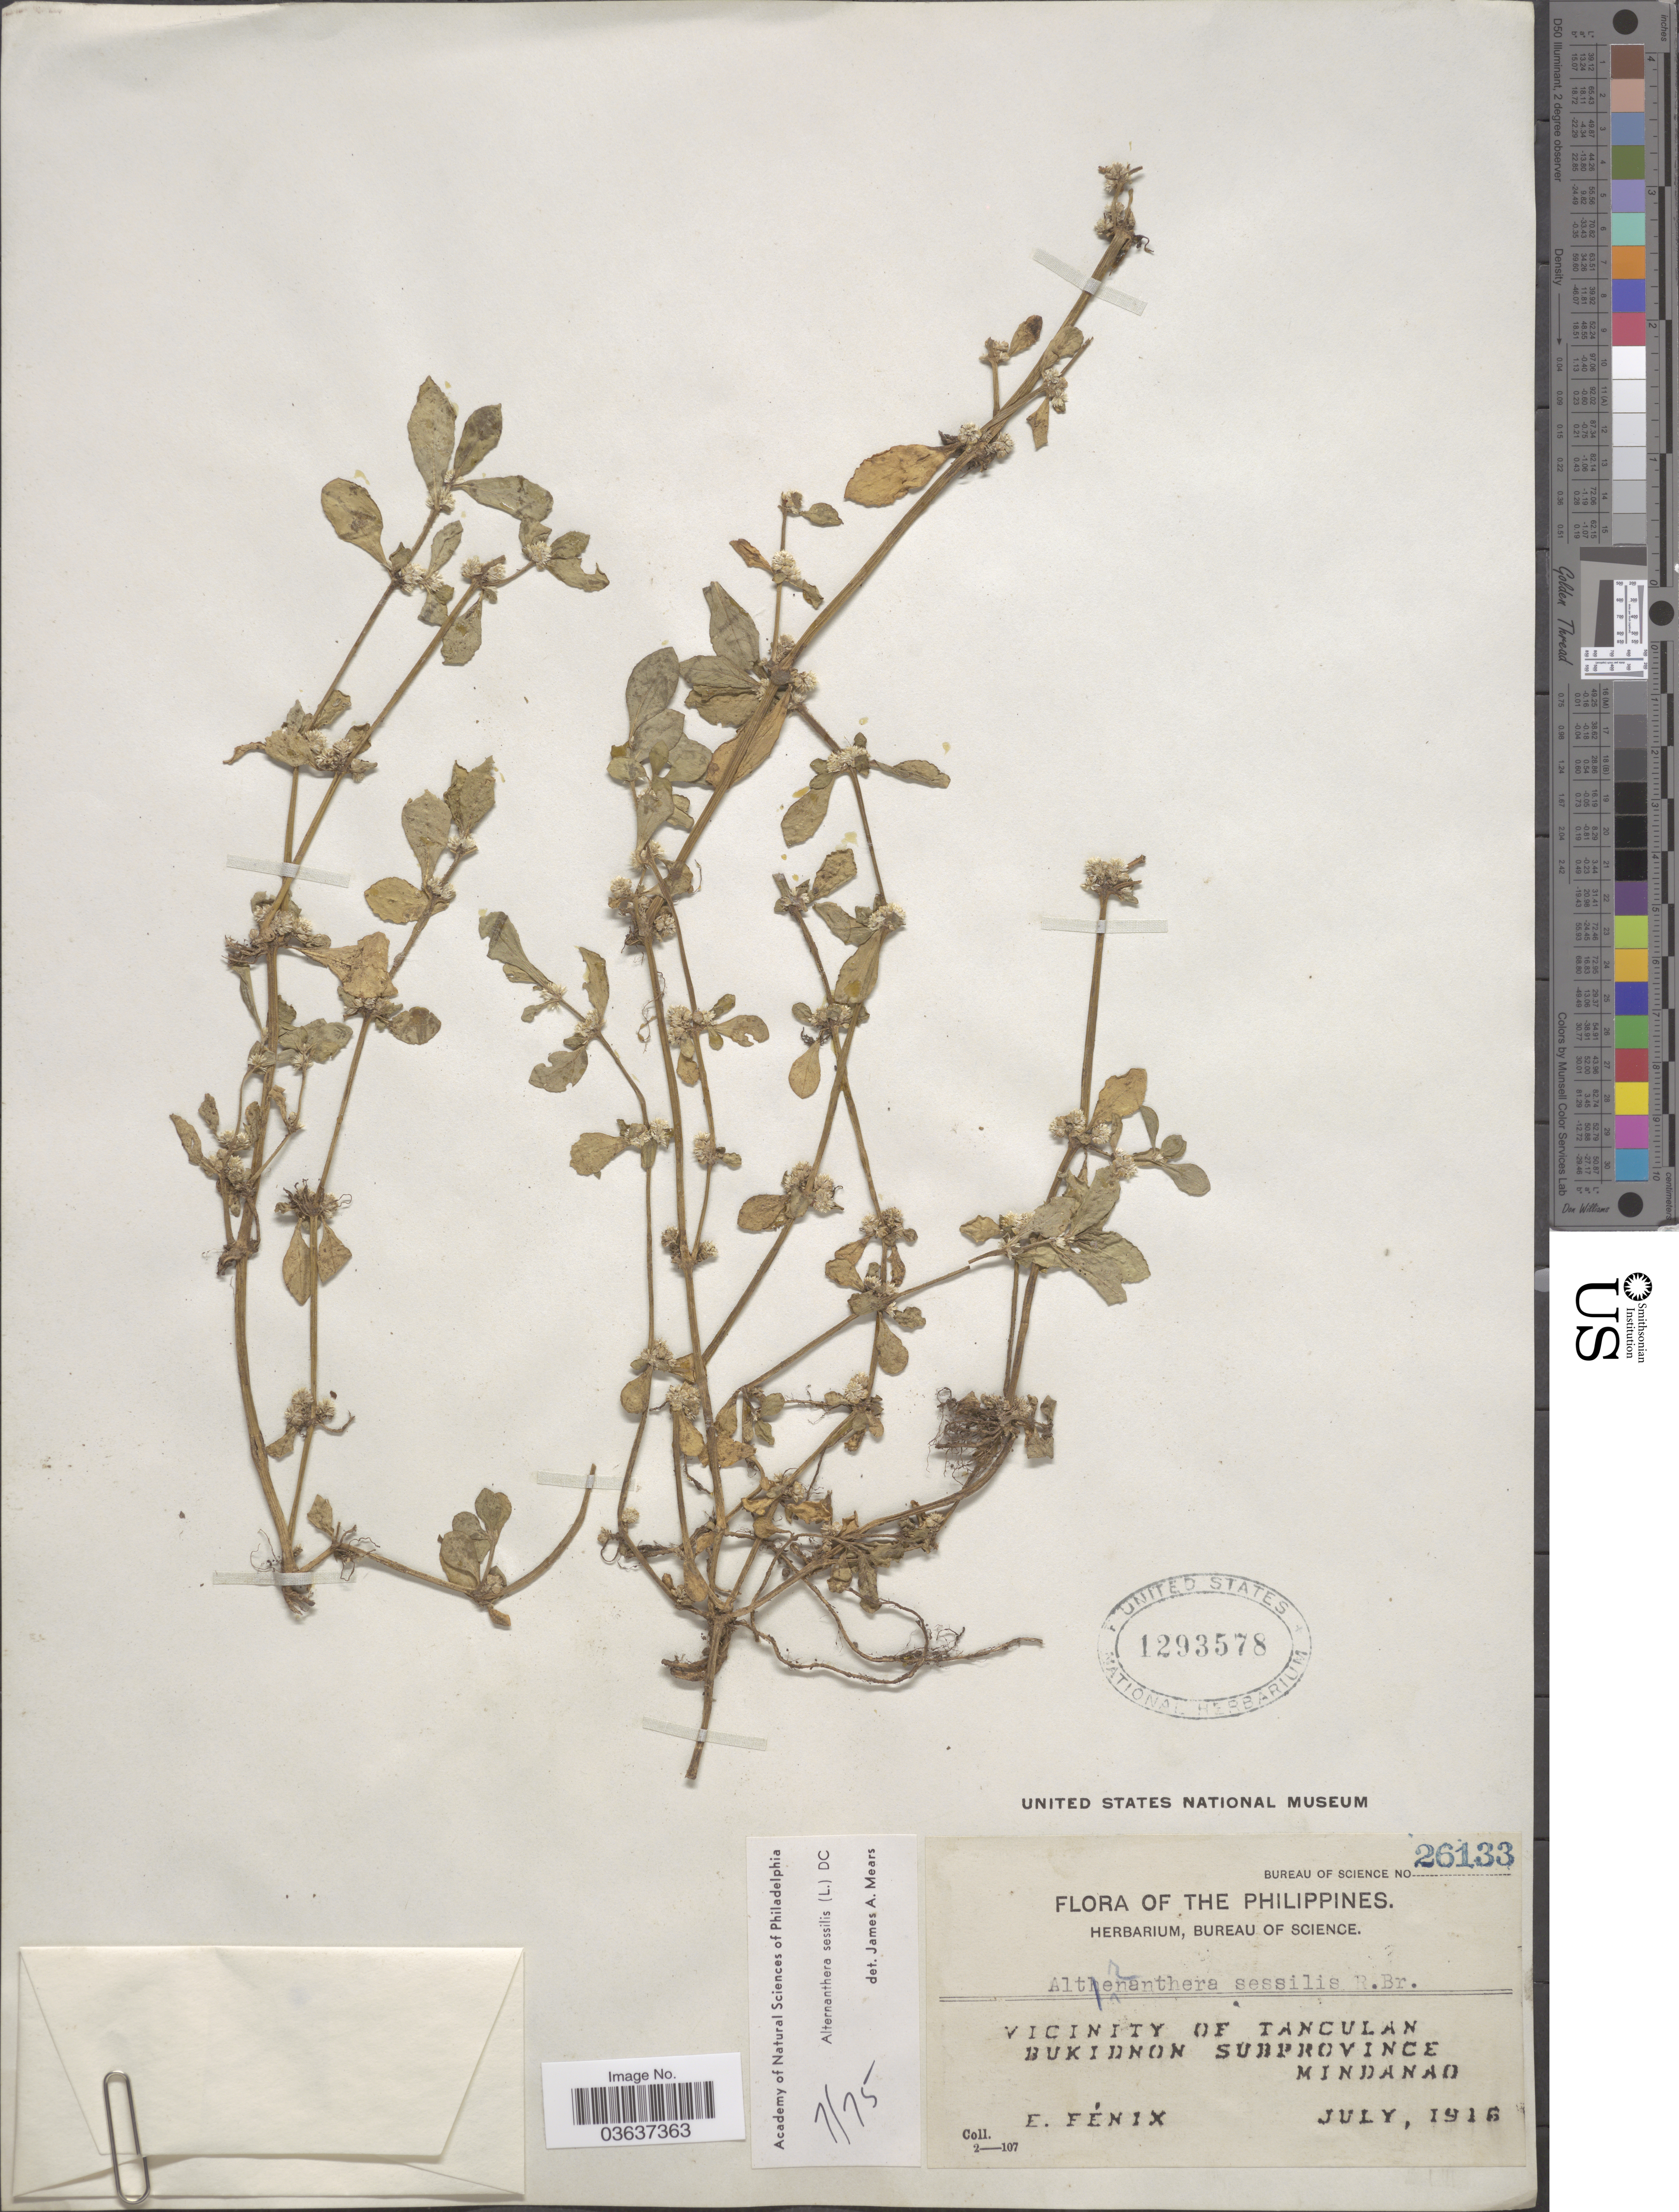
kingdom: Plantae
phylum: Tracheophyta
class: Magnoliopsida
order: Caryophyllales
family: Amaranthaceae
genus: Alternanthera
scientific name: Alternanthera sessilis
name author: (L.) DC.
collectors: E. Fénix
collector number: Bureau of Science 26133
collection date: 1916-07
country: Philippines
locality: Vicinity of Tanculan. Bukidnon Subprovince. Mindanao.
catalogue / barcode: US 1293578